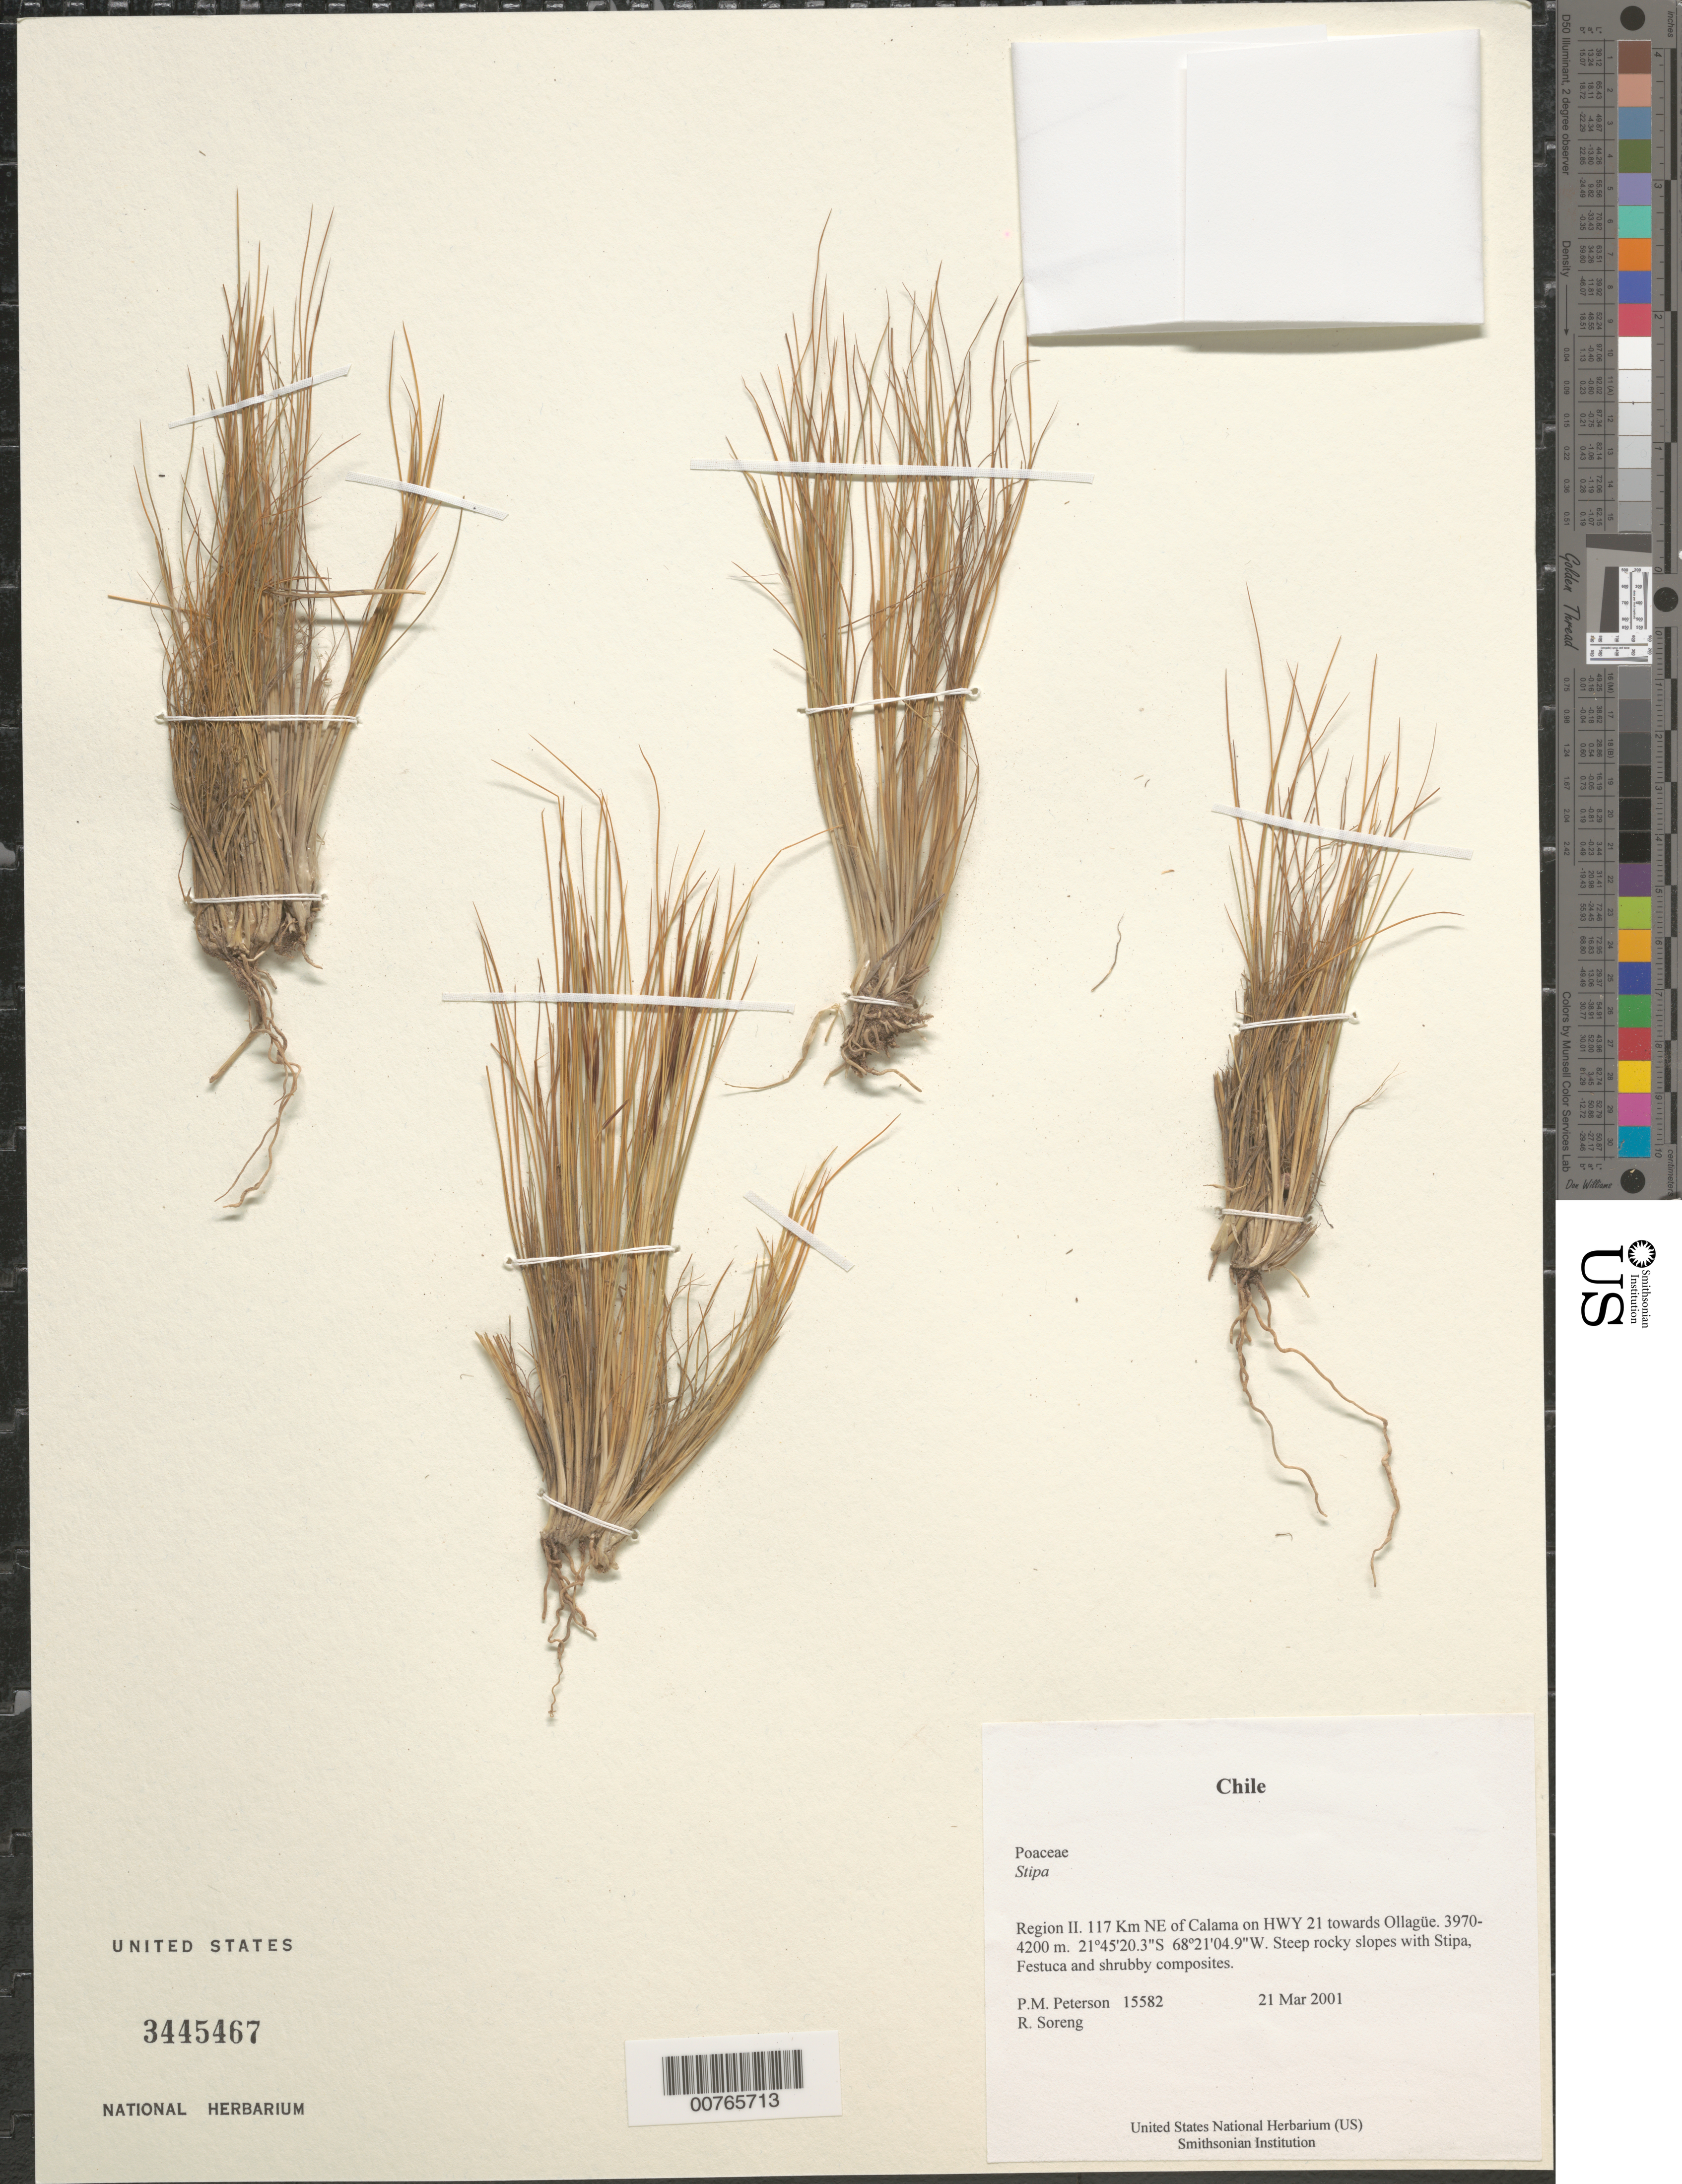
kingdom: Plantae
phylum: Tracheophyta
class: Liliopsida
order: Poales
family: Poaceae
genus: Pappostipa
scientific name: Pappostipa frigida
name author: (Phil.) Romasch.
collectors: P. M. Peterson & R. J. Soreng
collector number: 15582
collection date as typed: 21 Mar 2001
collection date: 2001-03-21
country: Chile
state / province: Antofagasta (II)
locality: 117 Km NE of Calama on HWY 21 towards Ollagüe.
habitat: Steep rocky slopes with Stipa, Festuca and shruby composites.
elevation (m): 3970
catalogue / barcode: US 3445467